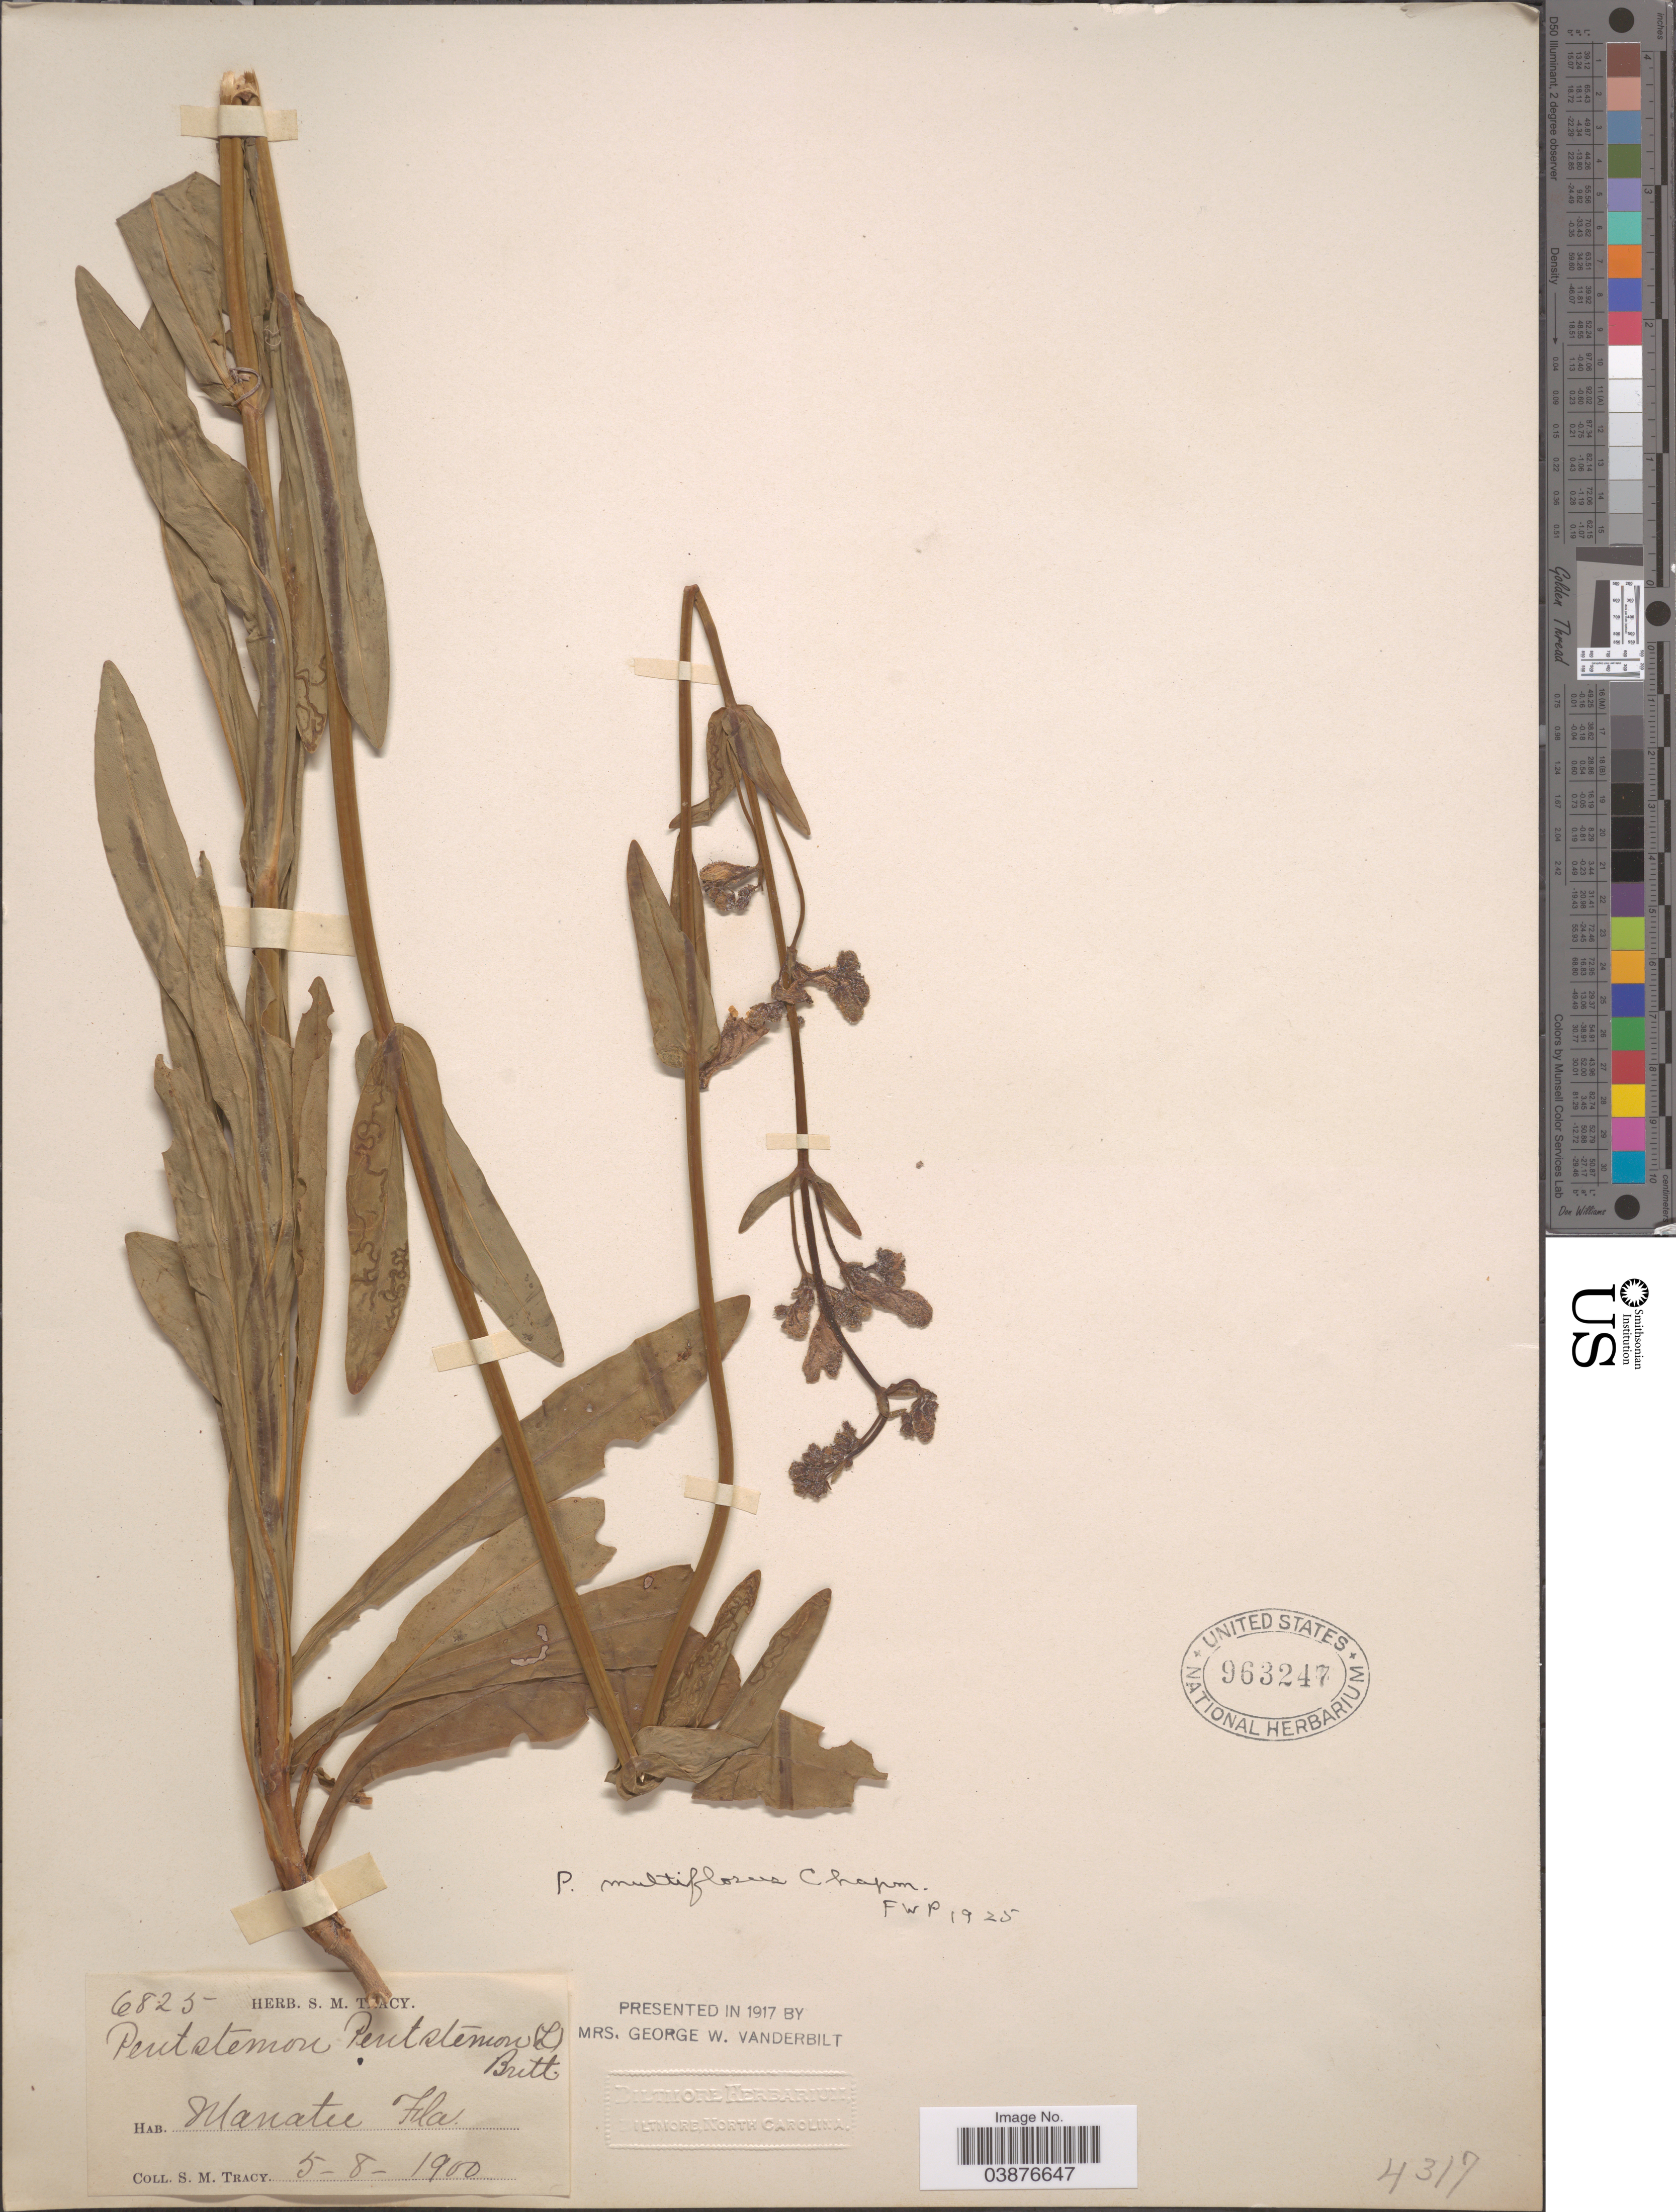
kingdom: Plantae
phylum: Tracheophyta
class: Magnoliopsida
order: Lamiales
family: Plantaginaceae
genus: Penstemon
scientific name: Penstemon multiflorus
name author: (Benth.) Chapm. ex Small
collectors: S. M. Tracy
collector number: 6825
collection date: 1900-05-08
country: United States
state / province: Florida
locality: Manatee.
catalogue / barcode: US 963247